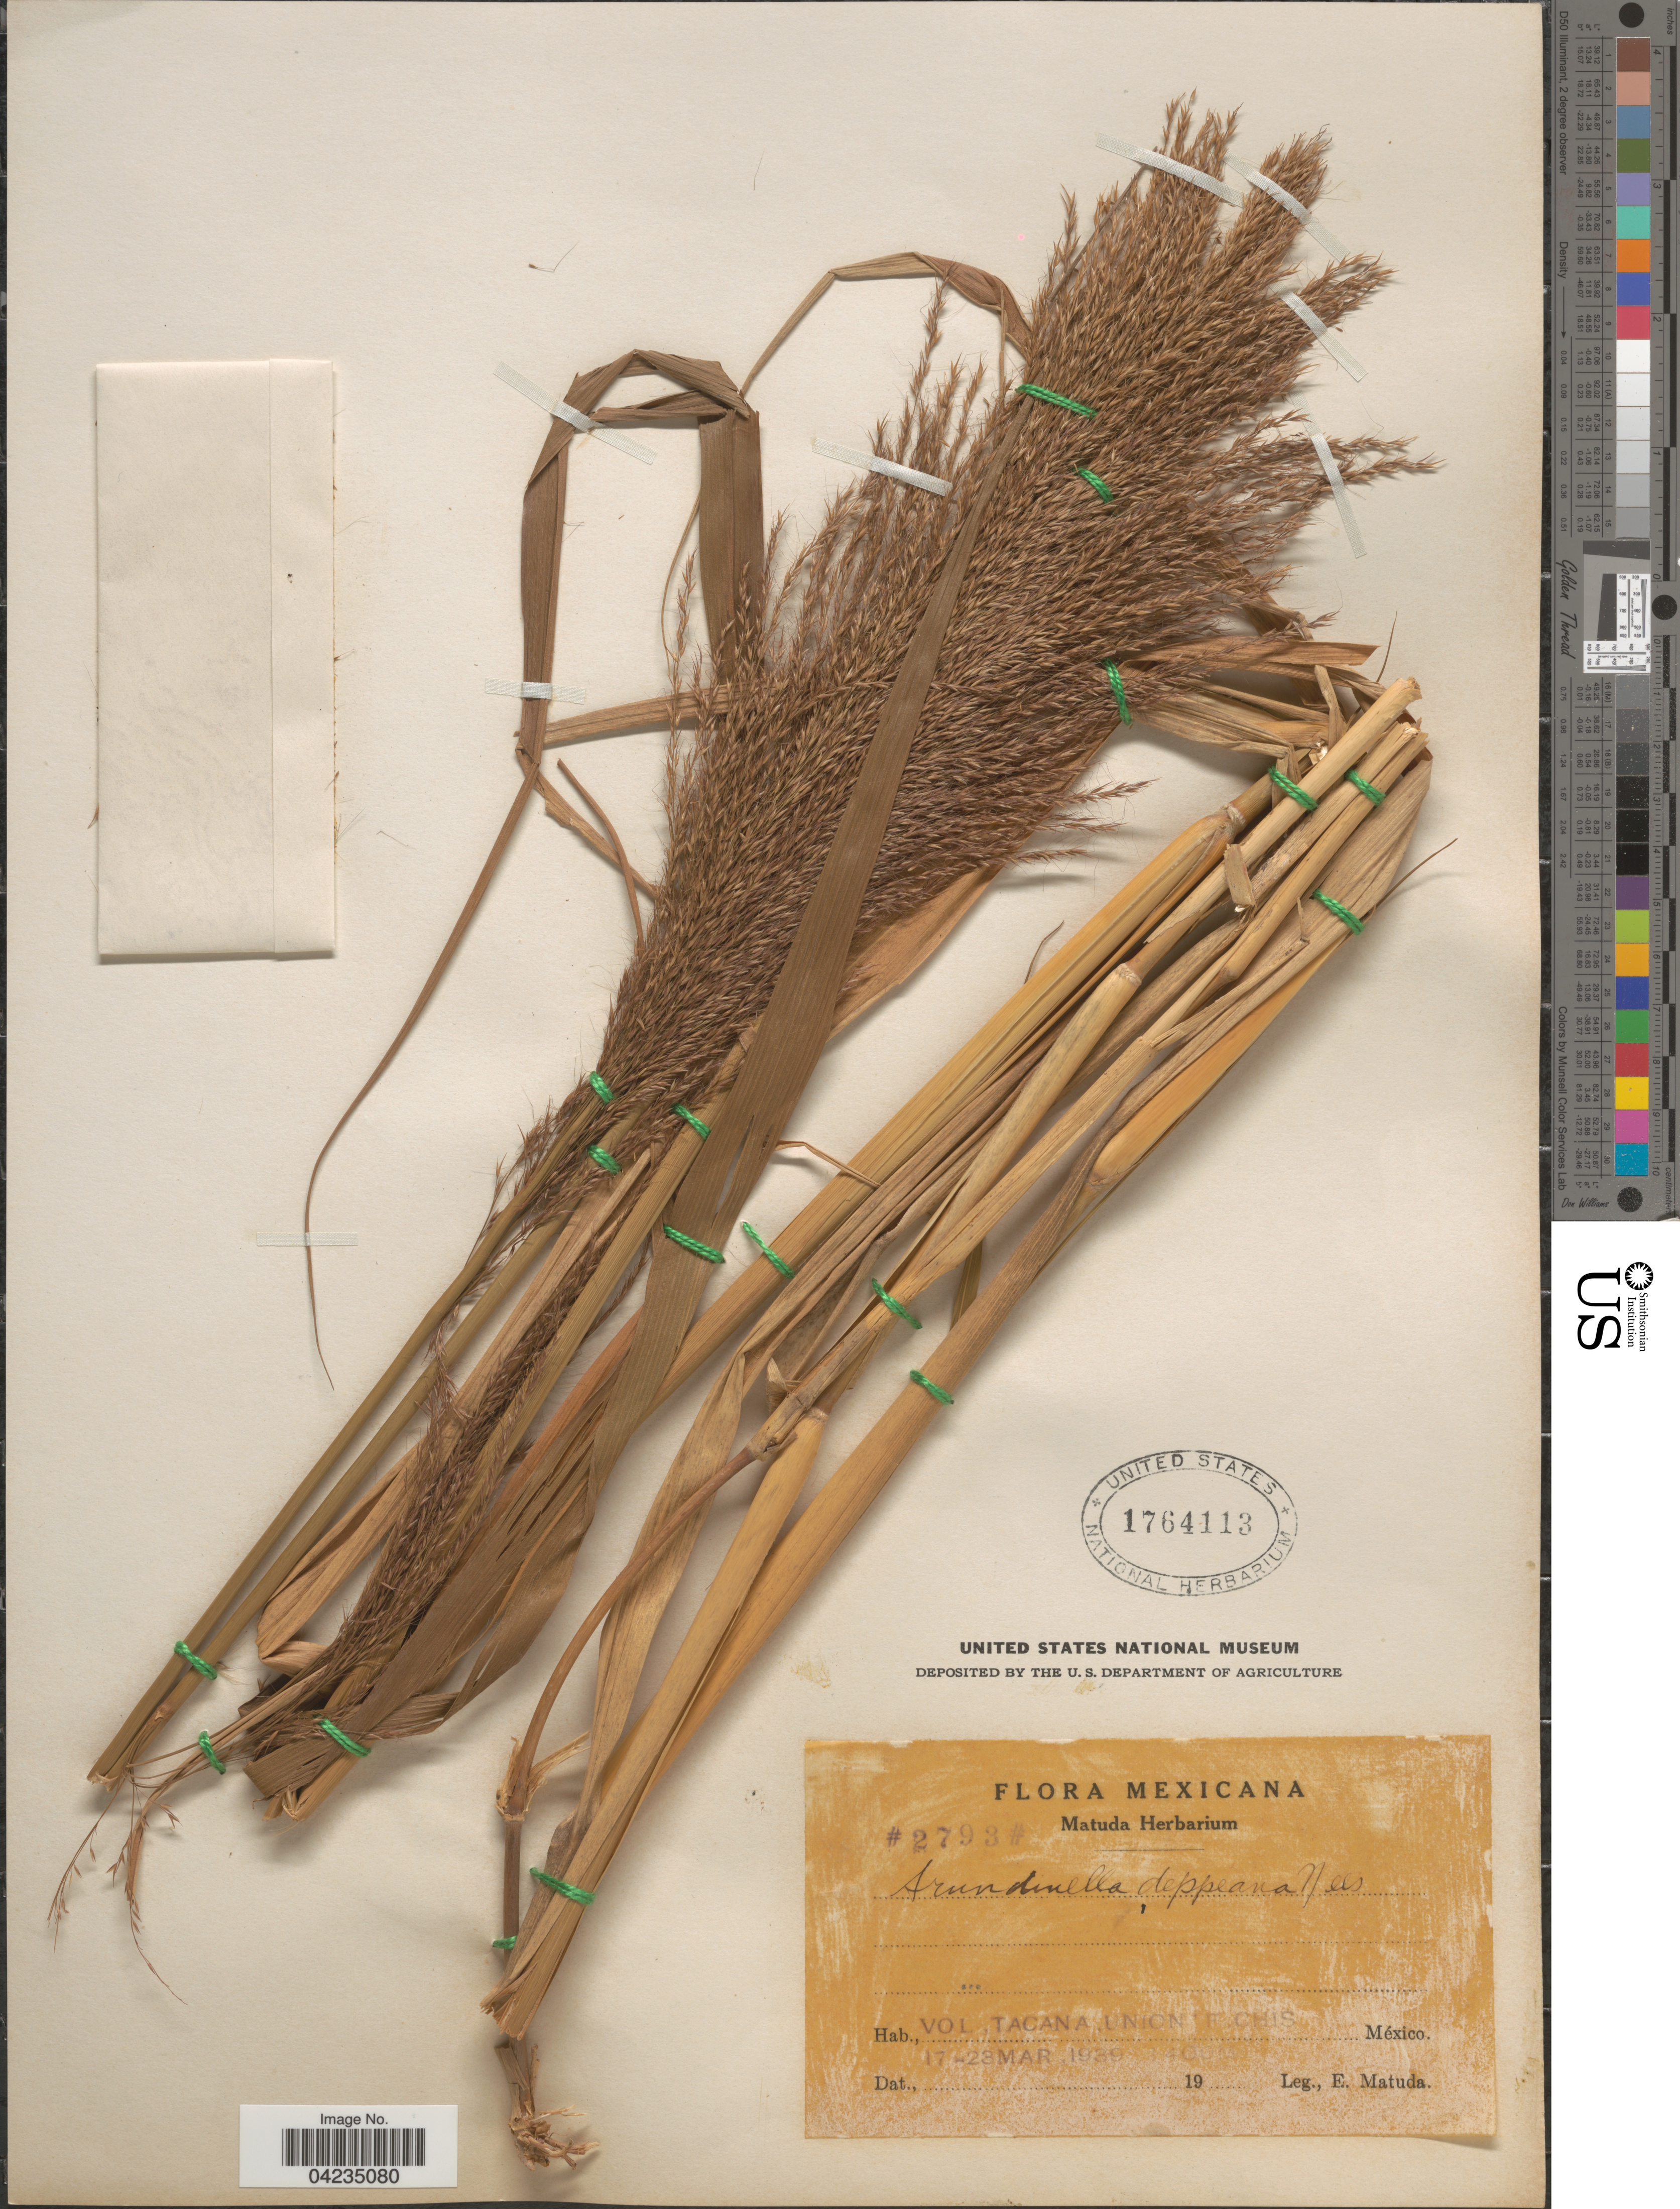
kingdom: Plantae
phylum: Tracheophyta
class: Liliopsida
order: Poales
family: Poaceae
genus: Arundinella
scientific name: Arundinella deppeana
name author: Nees ex Steud.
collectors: E. Matuda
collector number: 2793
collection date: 1939-03-17/1939-03-23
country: Mexico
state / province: Chiapas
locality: Vol, Tacana, Union ' F. Chis.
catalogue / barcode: US 1764113